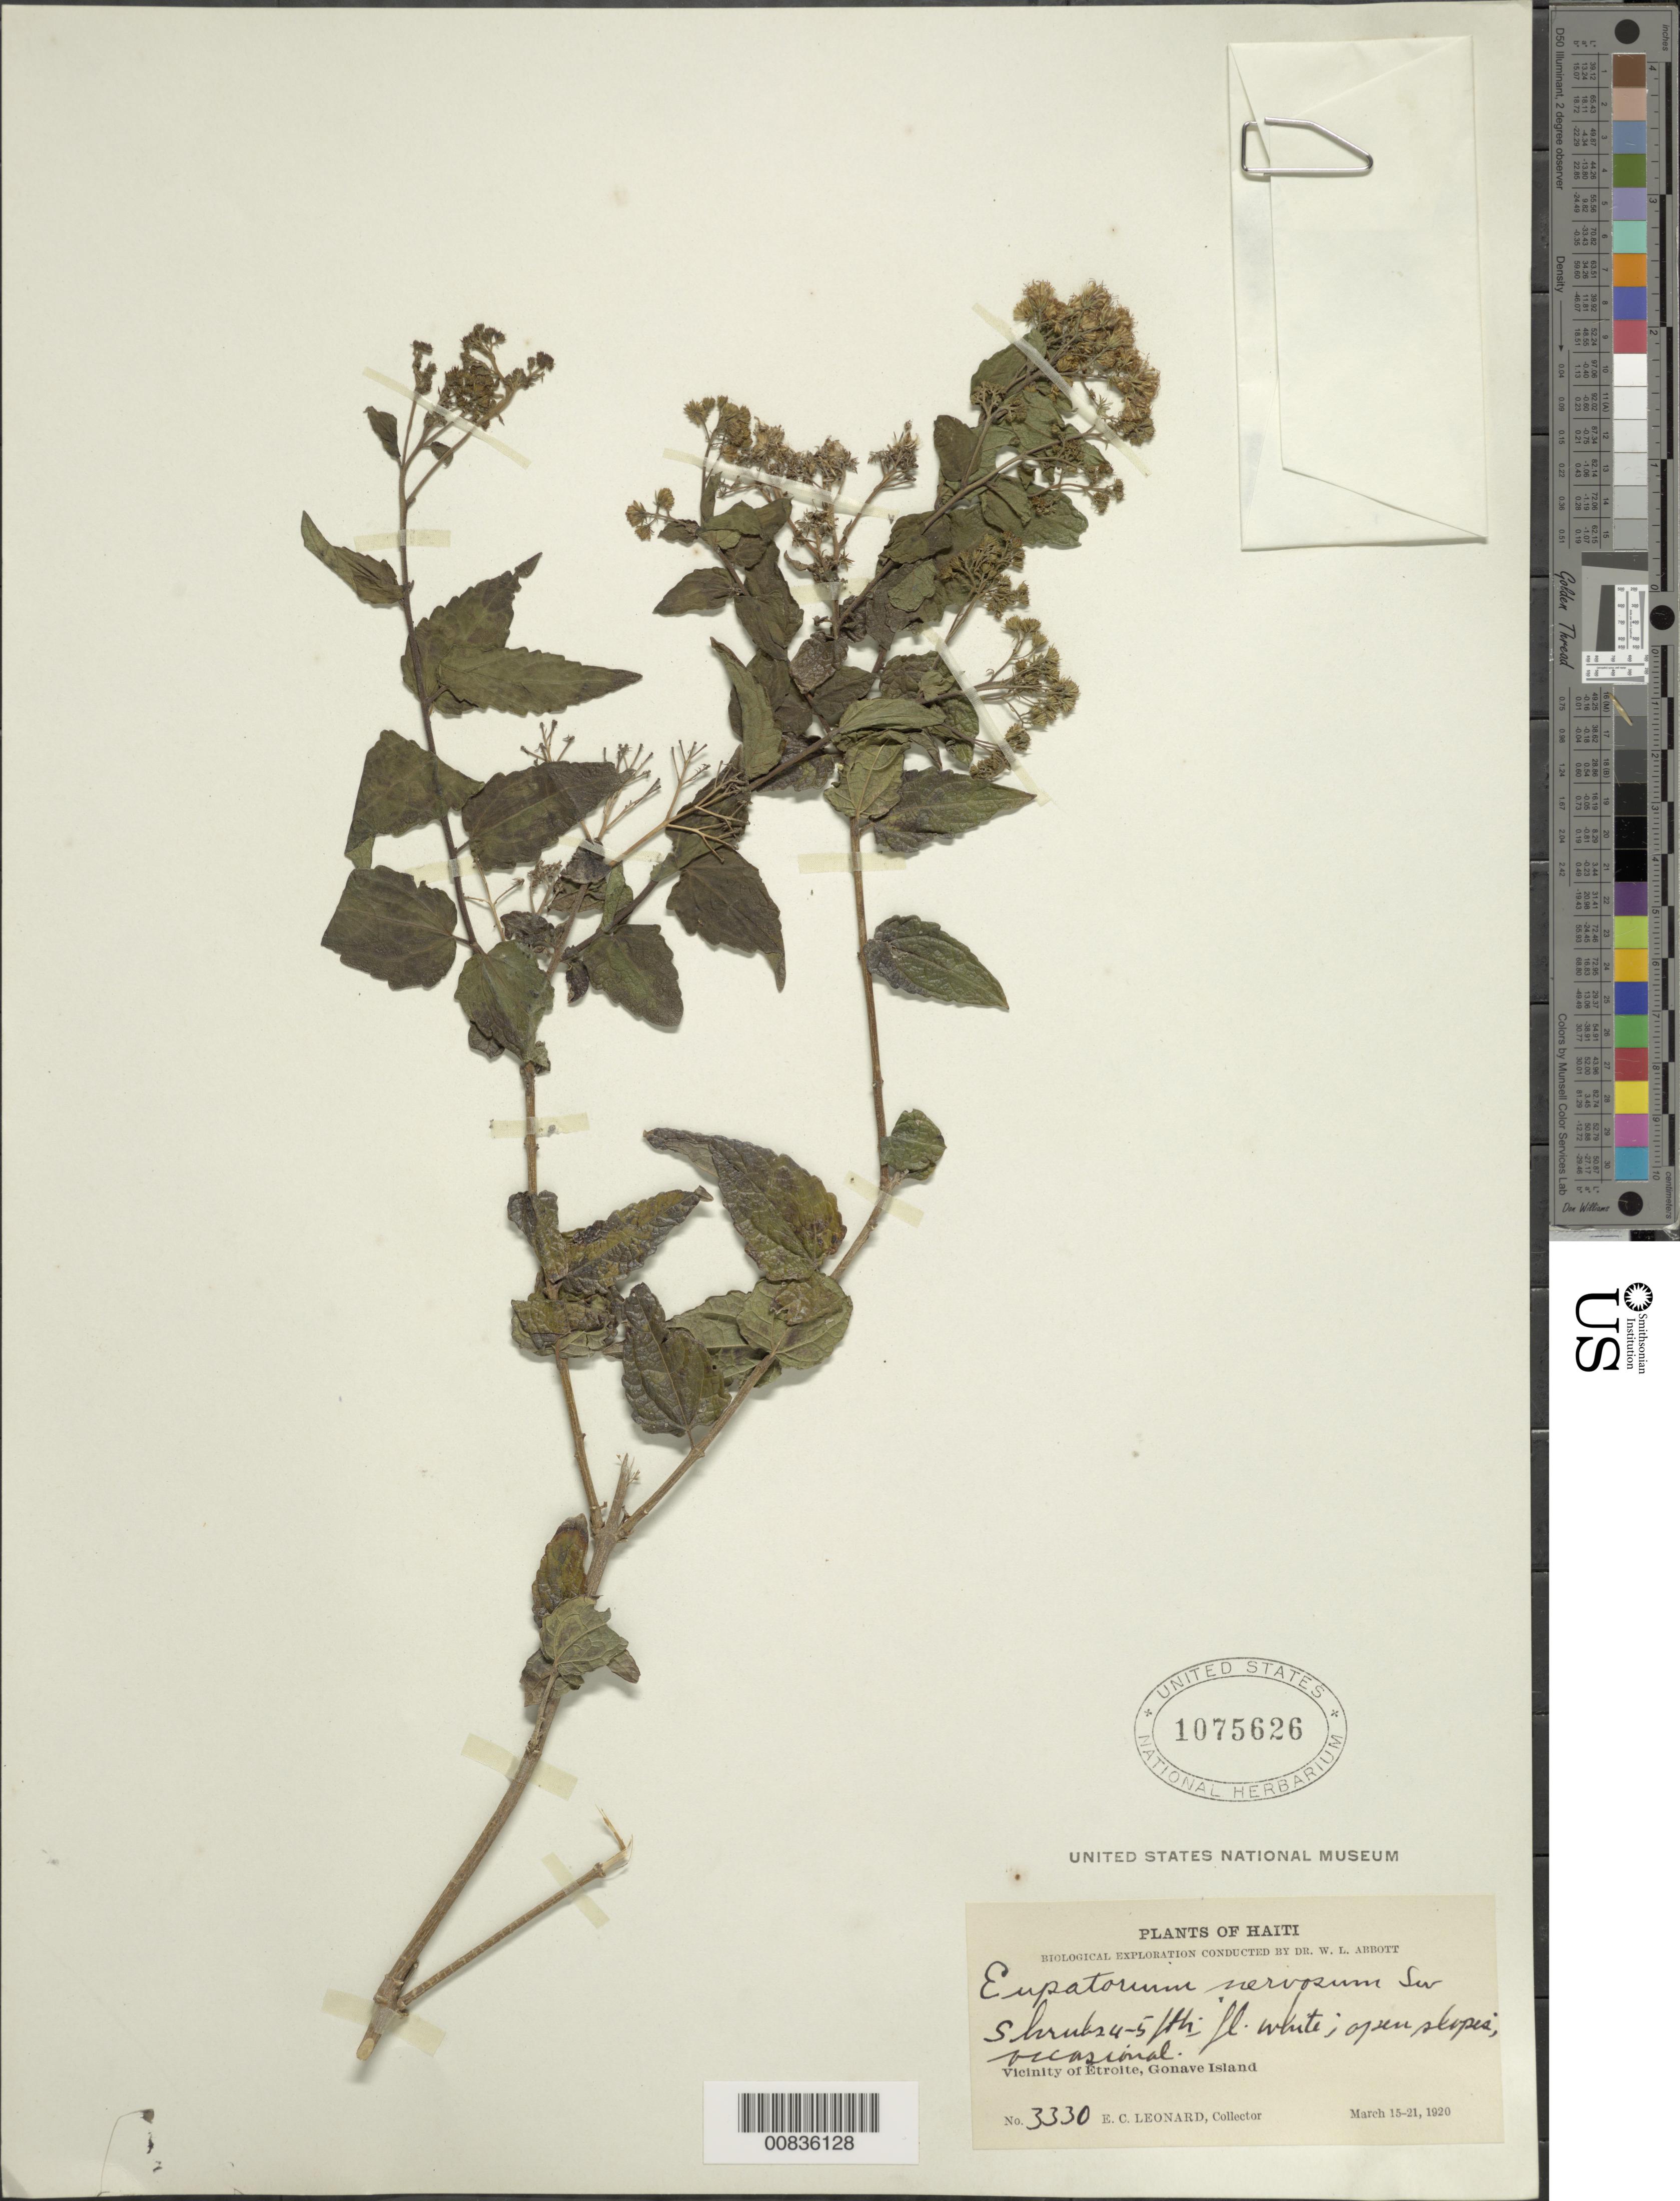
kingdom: Plantae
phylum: Tracheophyta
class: Magnoliopsida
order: Asterales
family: Asteraceae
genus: Koanophyllon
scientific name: Koanophyllon nervosum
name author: (Sw.) R.M. King & H. Rob.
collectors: E. C. Leonard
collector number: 3330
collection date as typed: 15 Mar 1920 to 21 Mar 1920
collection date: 1920-03-15/1920-03-21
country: Haiti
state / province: Ouest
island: Île de la Gonâve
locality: Vicinity of Étroite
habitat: Open slopes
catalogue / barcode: US 1075626